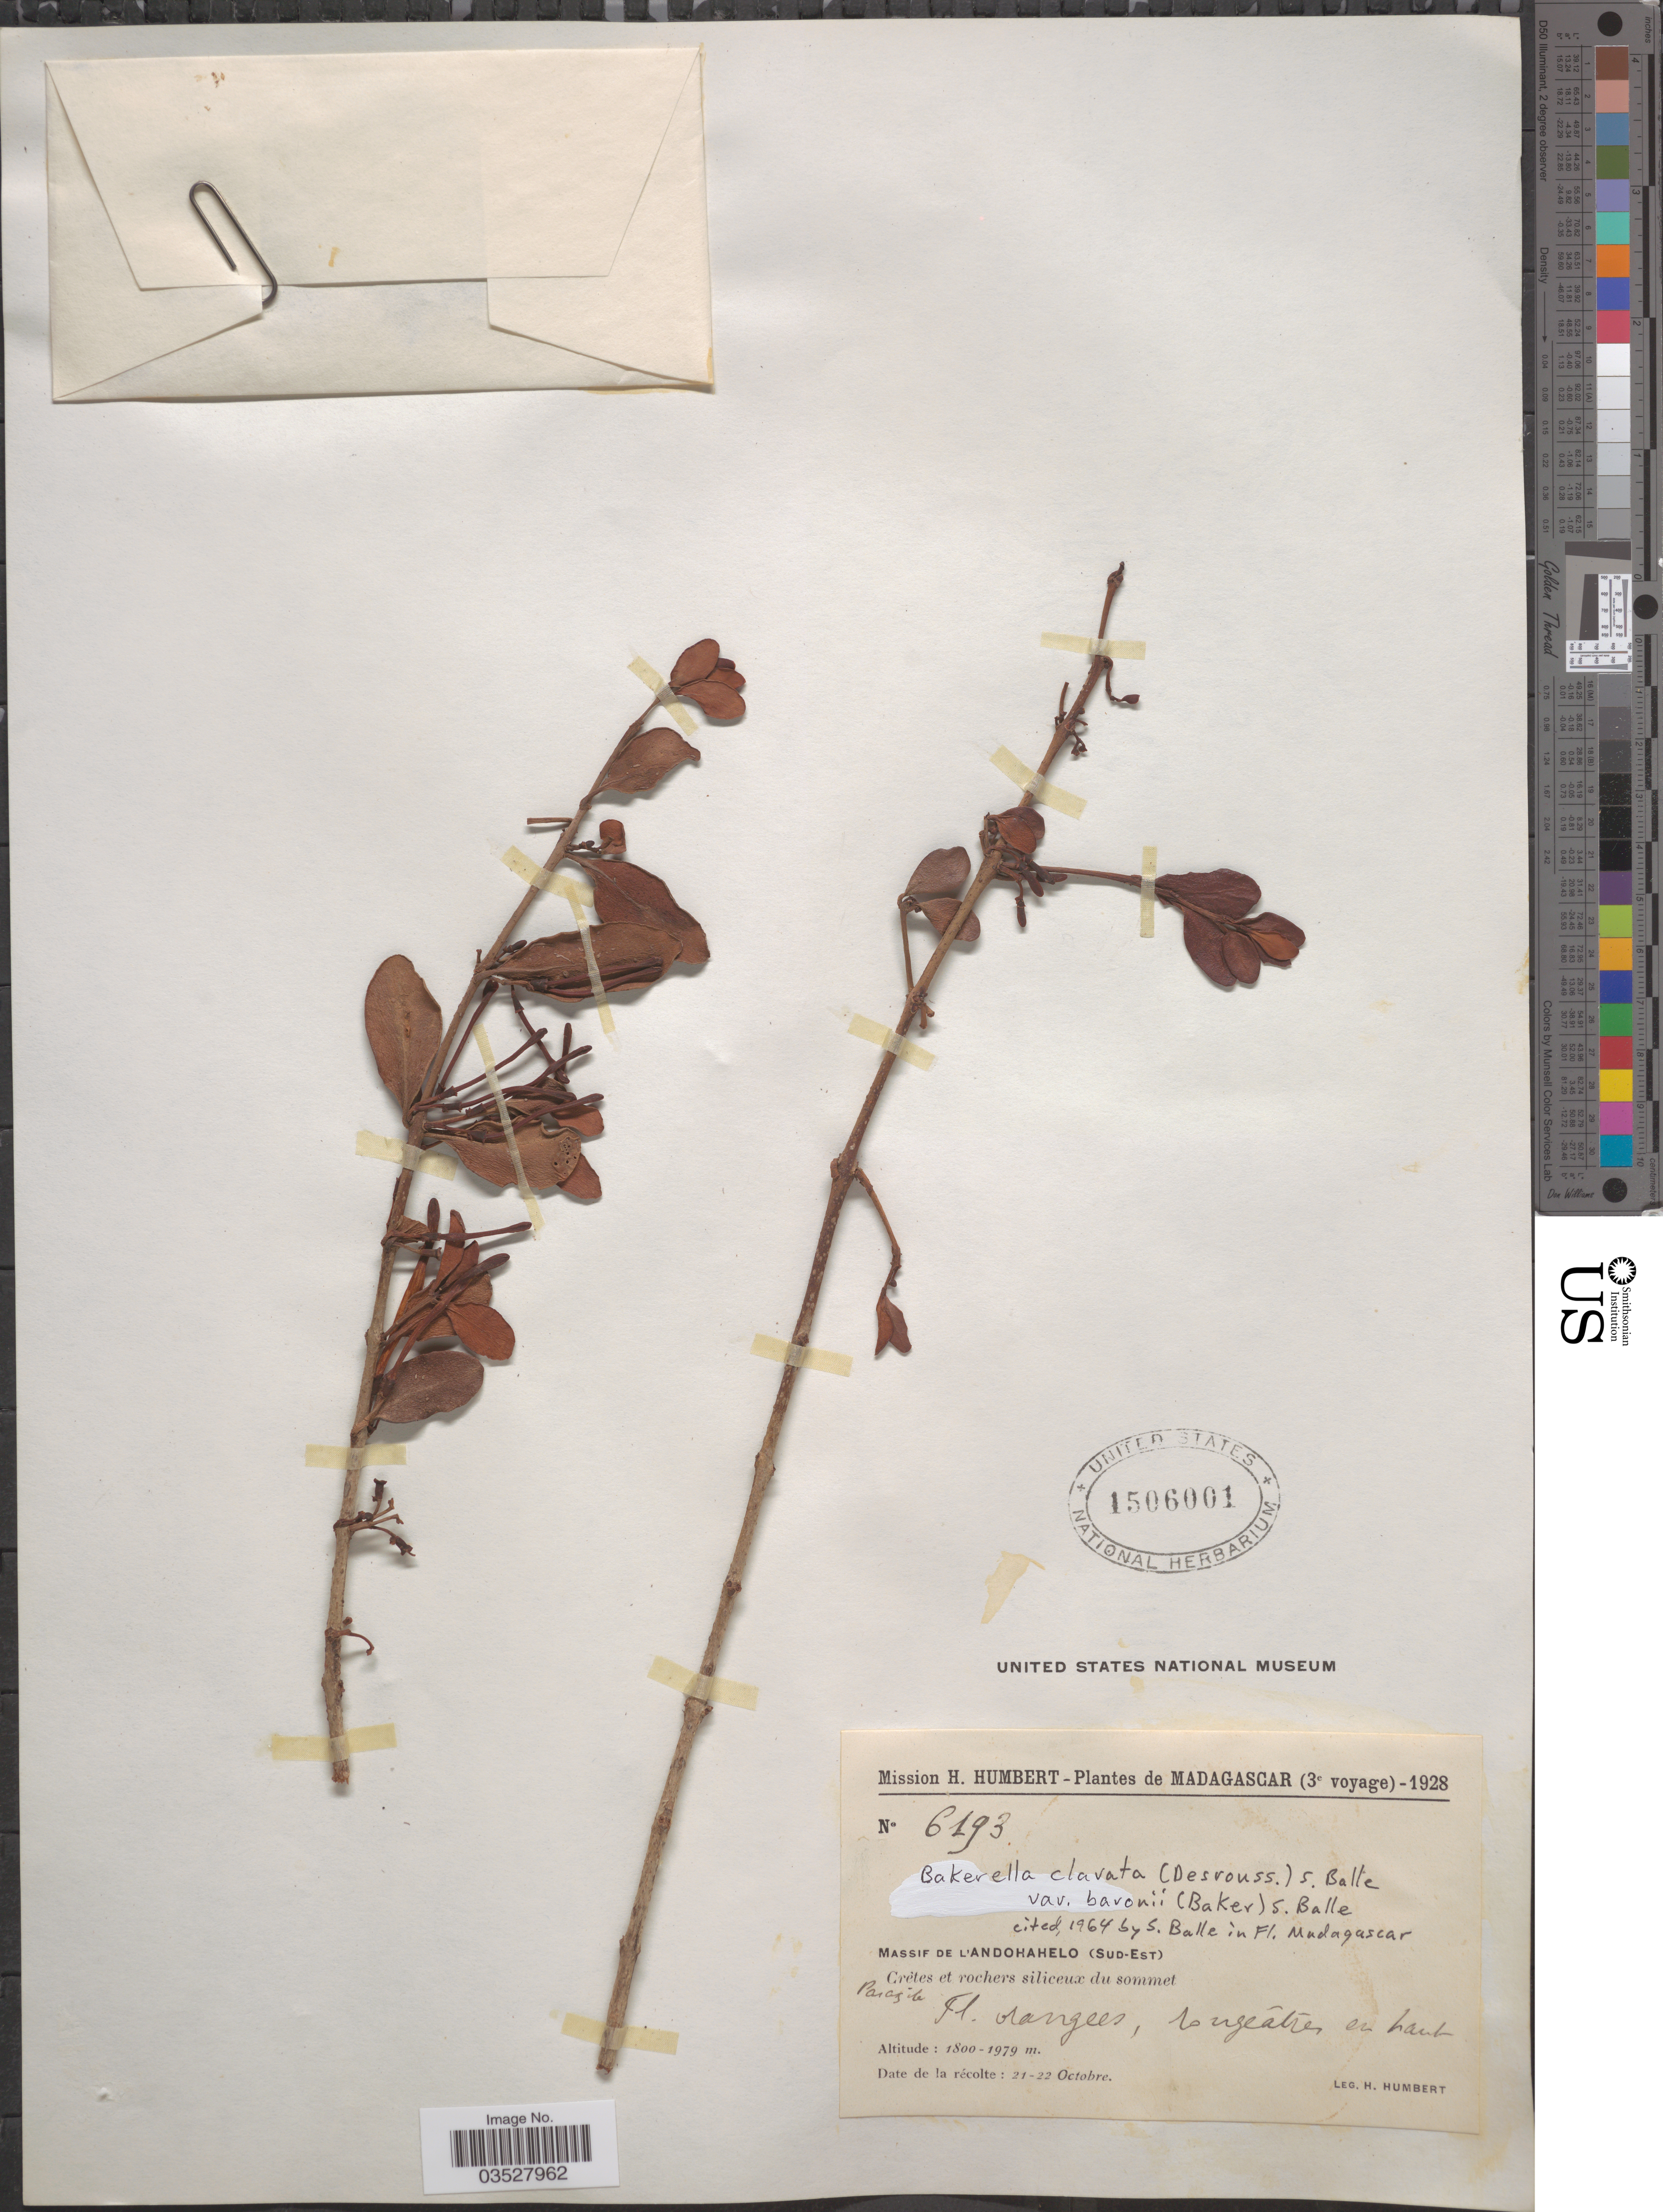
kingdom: Plantae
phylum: Tracheophyta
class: Magnoliopsida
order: Santalales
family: Loranthaceae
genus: Bakerella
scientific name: Bakerella clavata var. baronii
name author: (Desr.) Balle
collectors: H. Humbert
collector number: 6193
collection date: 1928-10-21/1928-10-22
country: Madagascar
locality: Massif de L'Andohahelo (Sud-Est).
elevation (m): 1800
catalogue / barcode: US 1506001